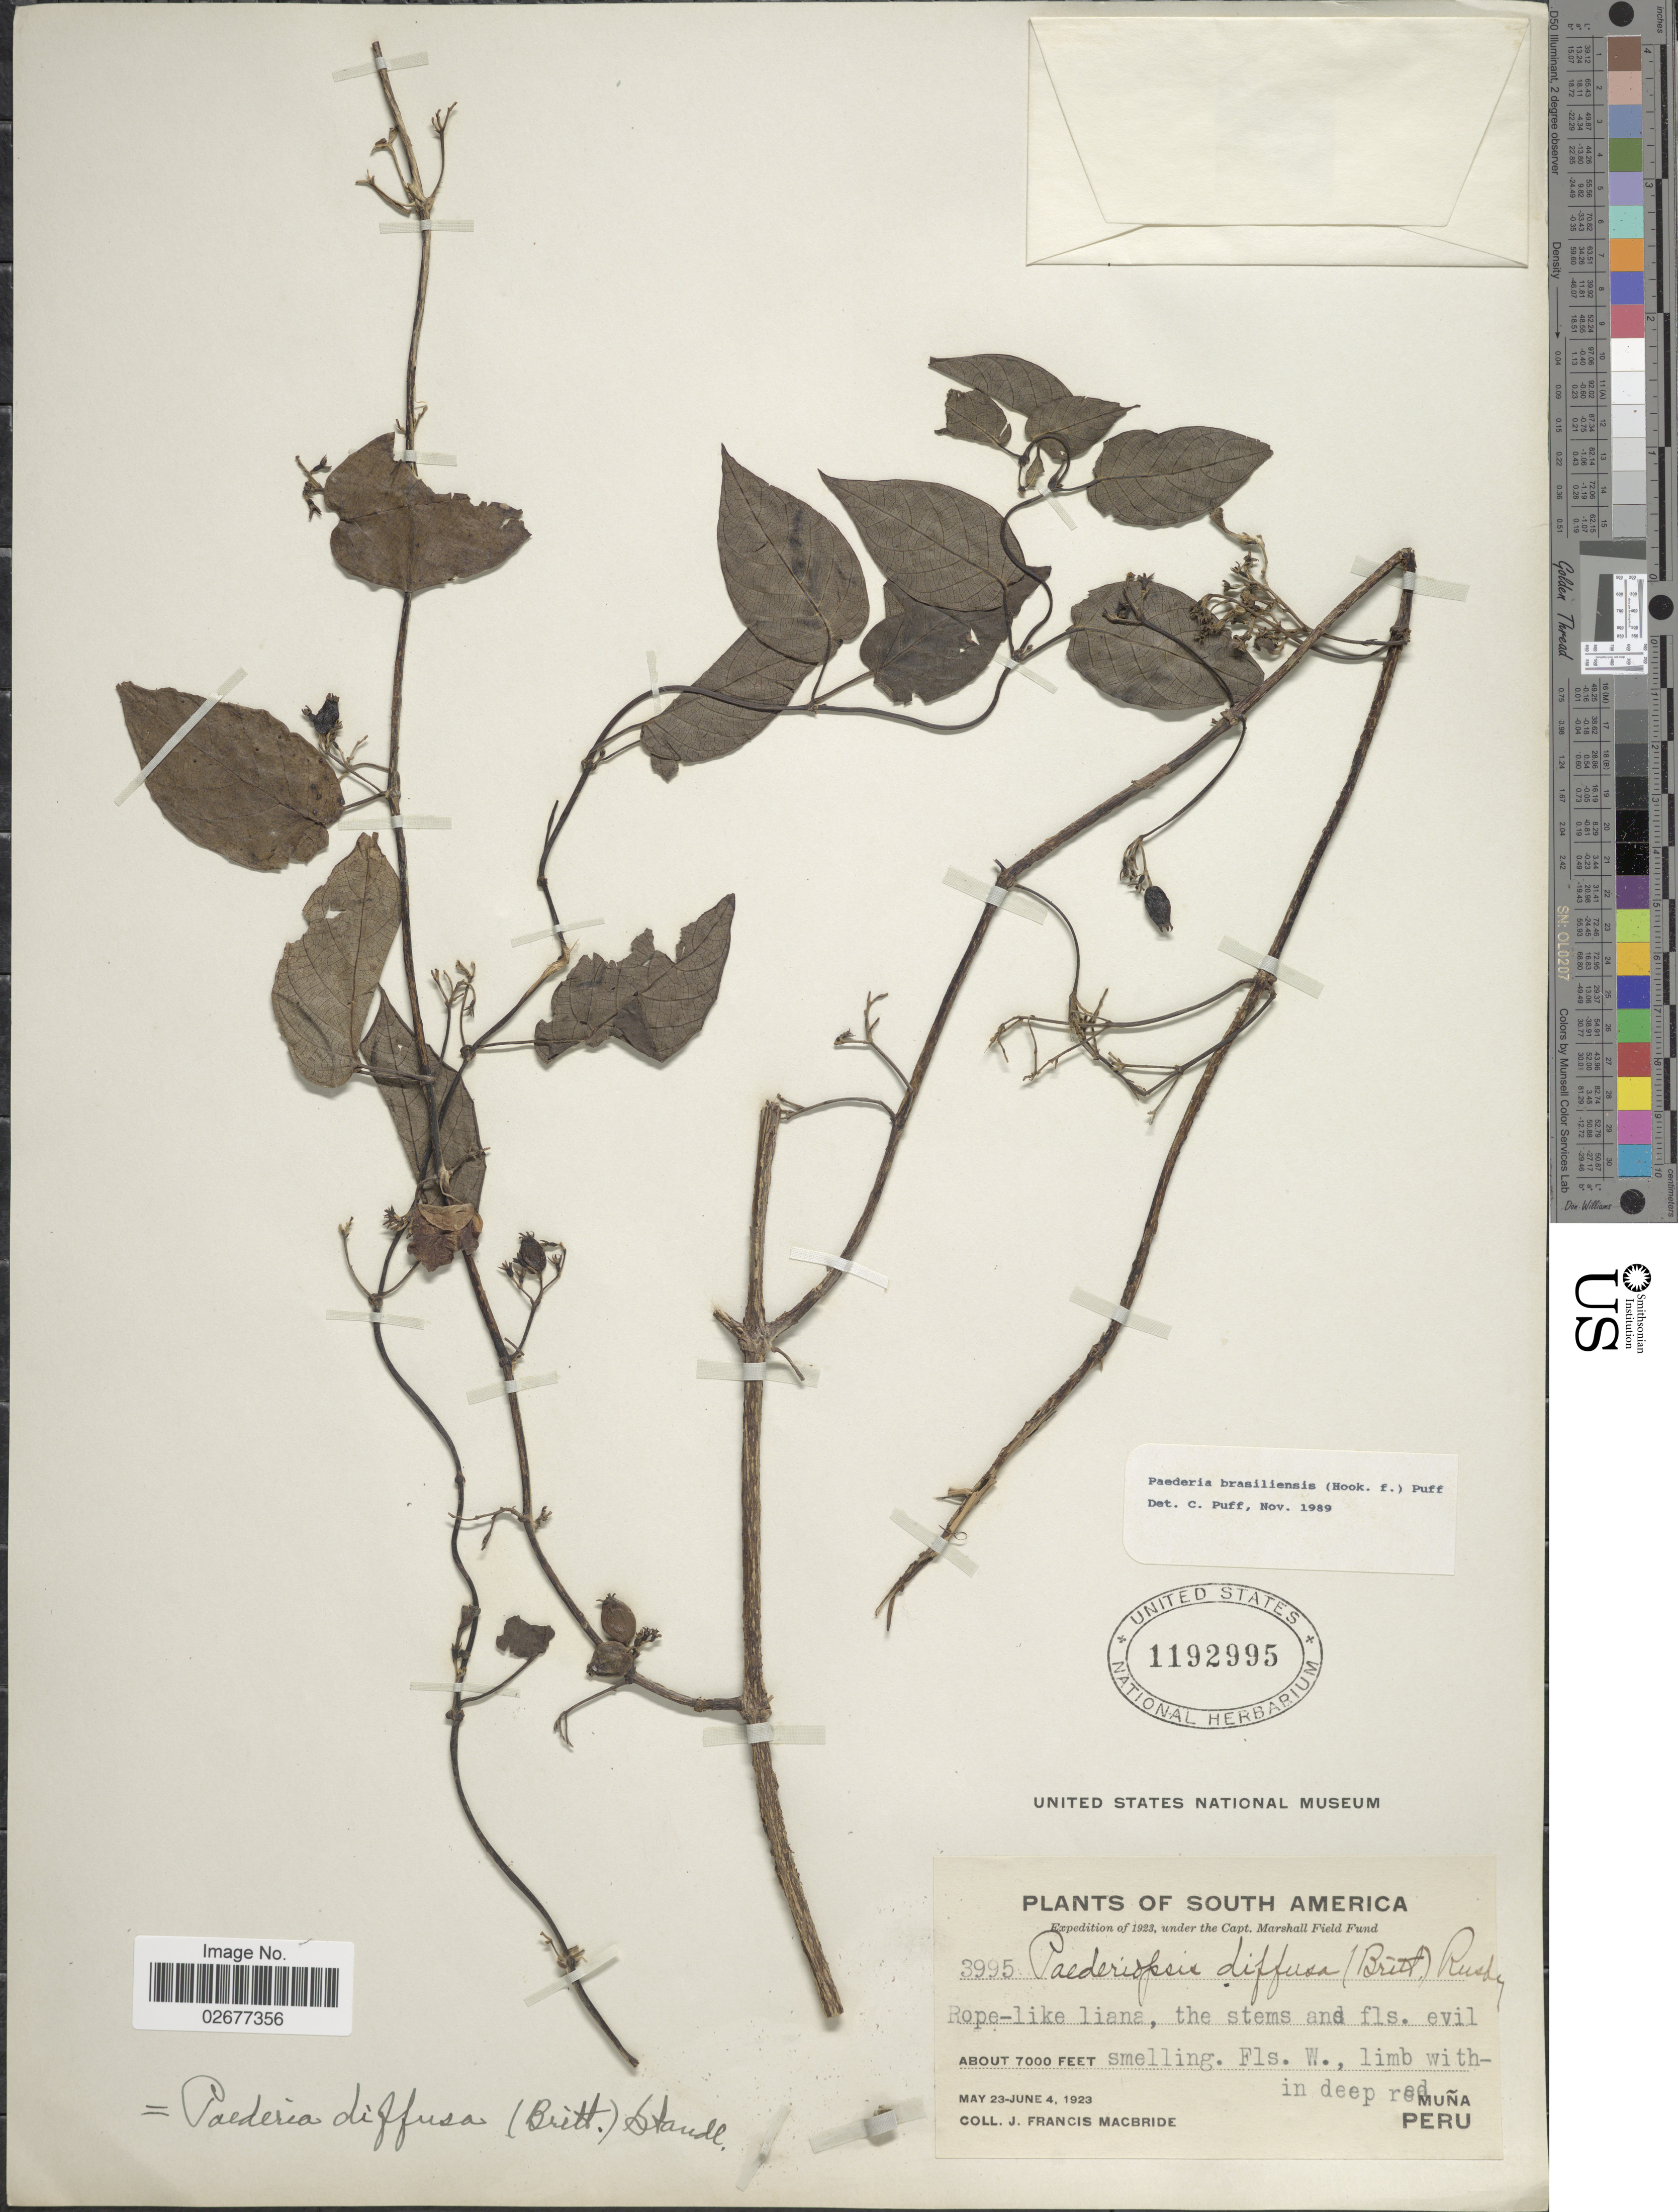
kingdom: Plantae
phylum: Tracheophyta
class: Magnoliopsida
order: Gentianales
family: Rubiaceae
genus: Paederia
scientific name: Paederia brasiliensis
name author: (Hook. f.) Puff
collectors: J. F. Macbride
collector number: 3995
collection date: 1923-05-23/1923-06-04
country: Peru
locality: Muna, Peru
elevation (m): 2134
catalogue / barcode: US 1192995